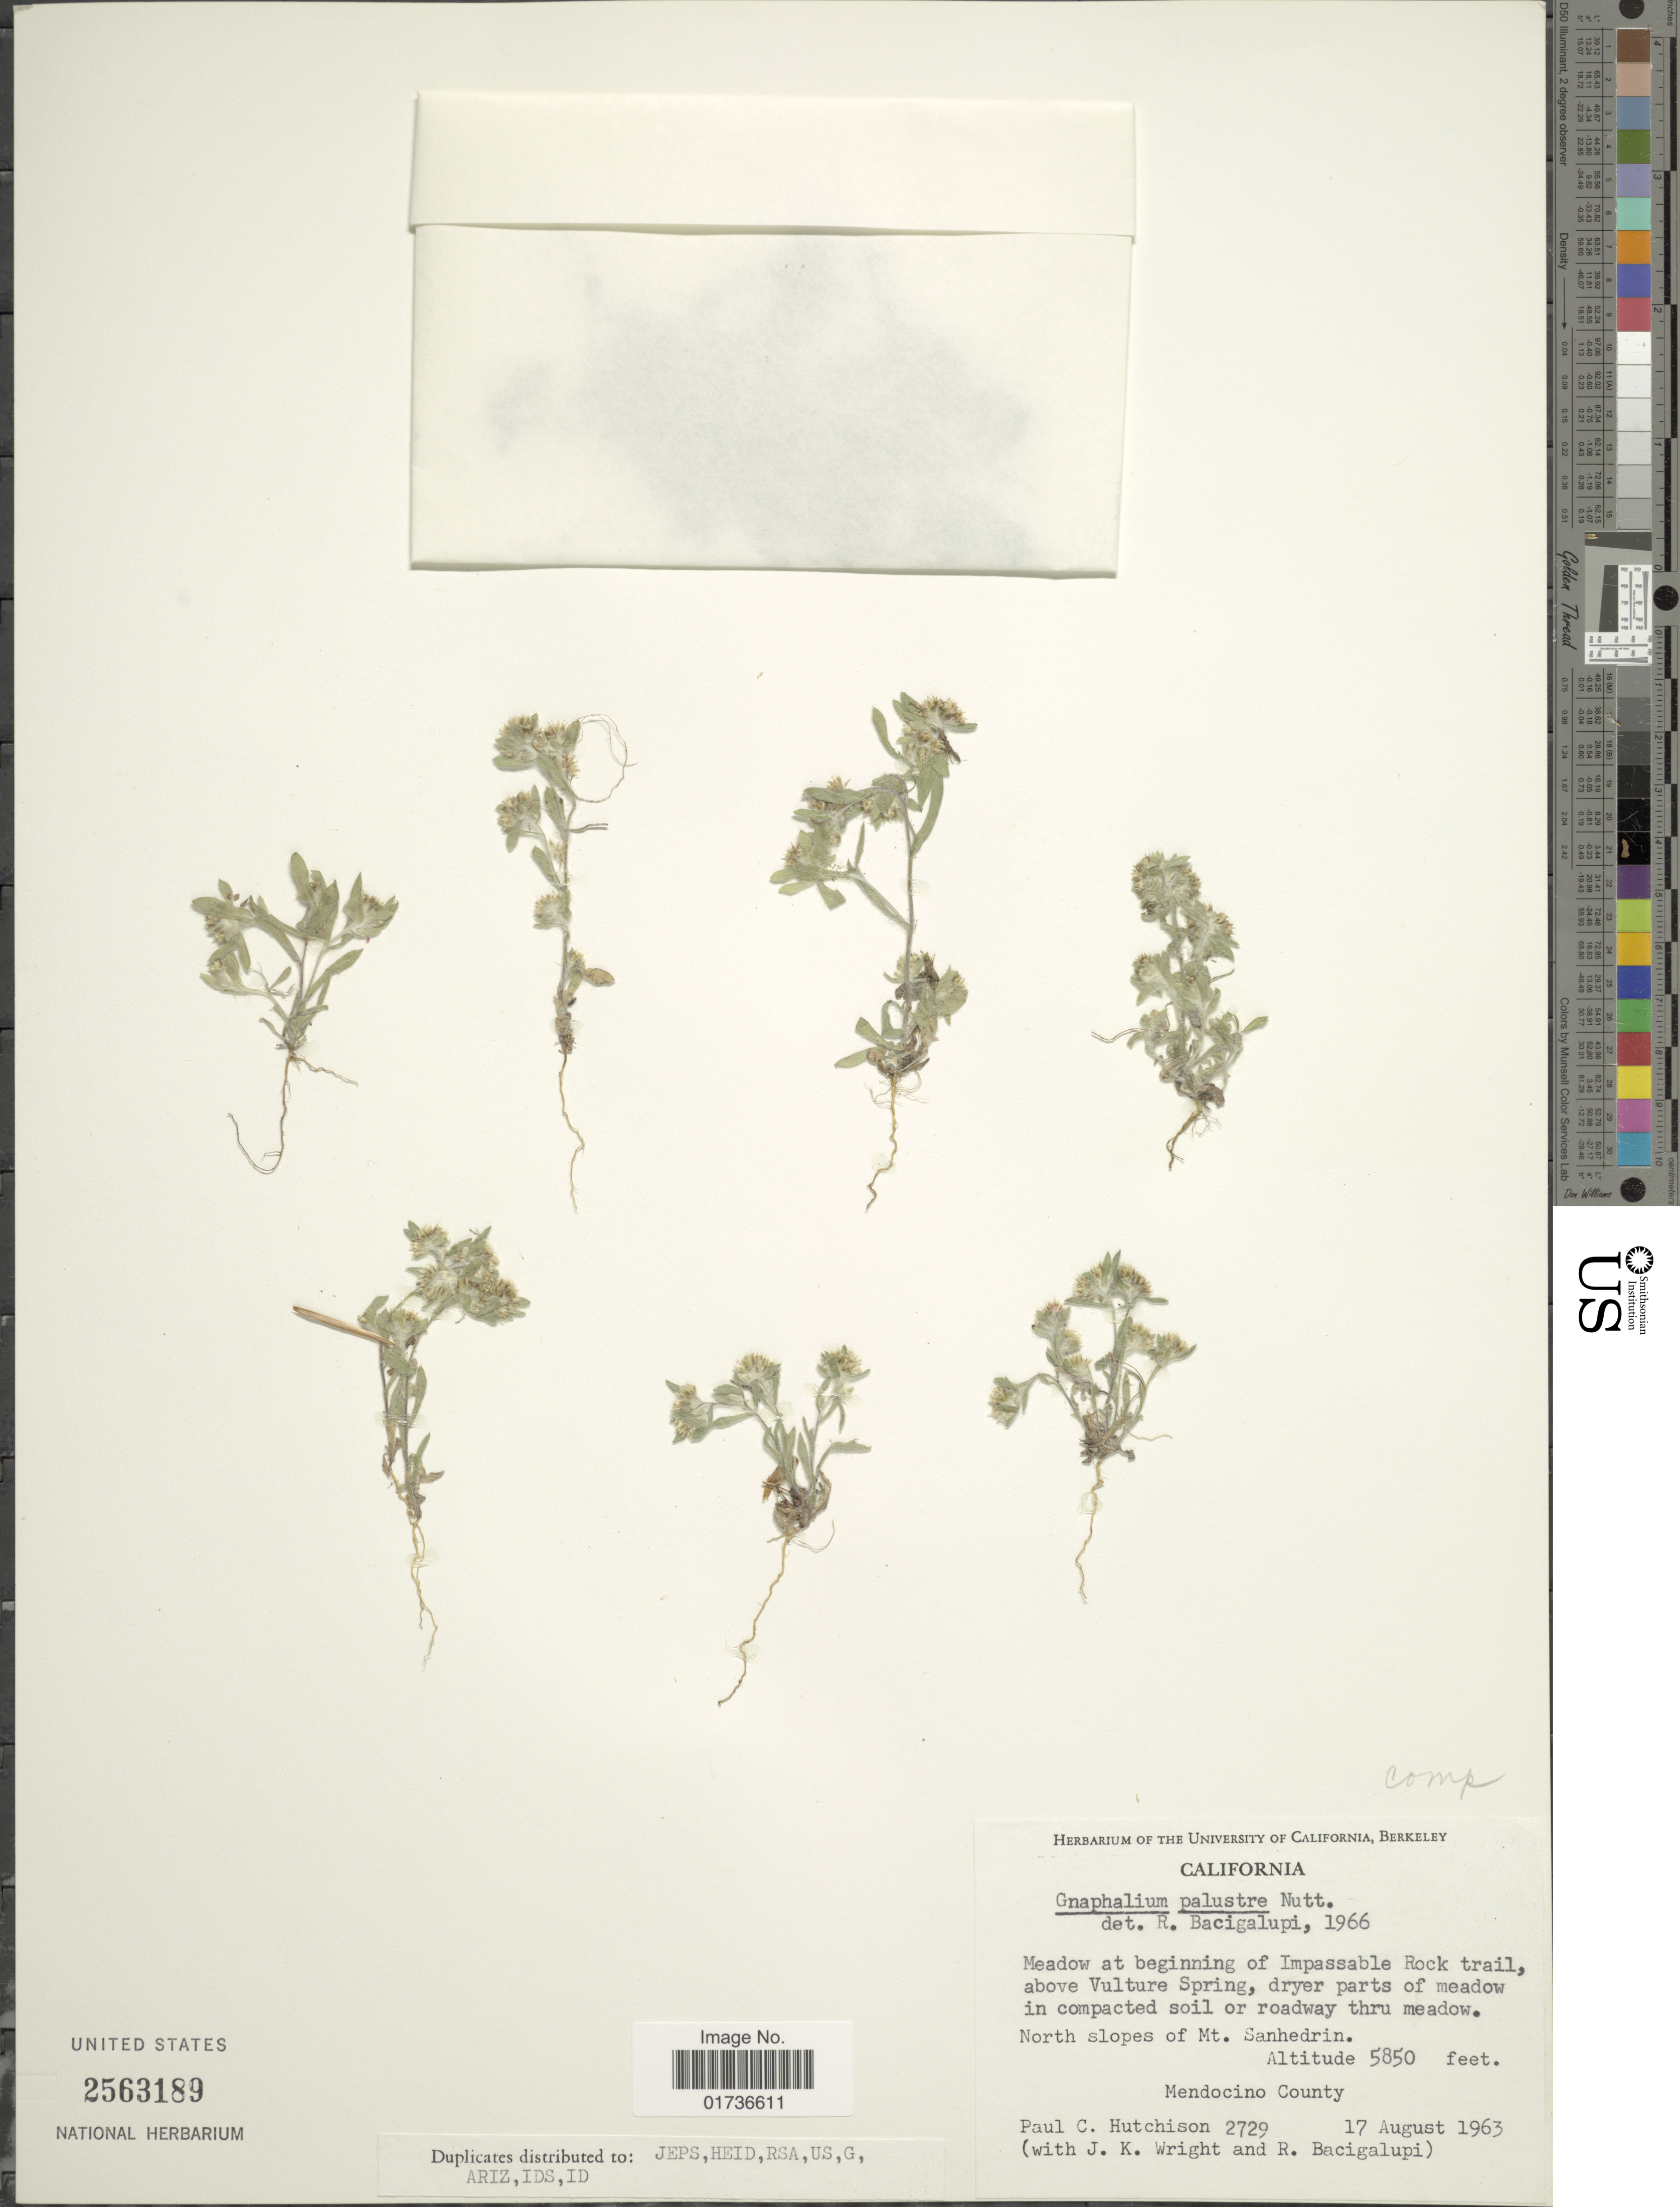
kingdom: Plantae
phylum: Tracheophyta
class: Magnoliopsida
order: Asterales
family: Asteraceae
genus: Gnaphalium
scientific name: Gnaphalium palustre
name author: Nutt.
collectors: P. C. Hutchison, J. K. Wright & R. Bacigalupi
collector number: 2729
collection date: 1963-08-17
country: United States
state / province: California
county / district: Mendocino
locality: Meadow at beginning of Impassable Rock trail, above Vulture Spring, dryer parts of meadow in campacted soil or roadway thru meadow. North slopes of Mt Sanhedrin, Mendocino County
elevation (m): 1783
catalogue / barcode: US 2563189